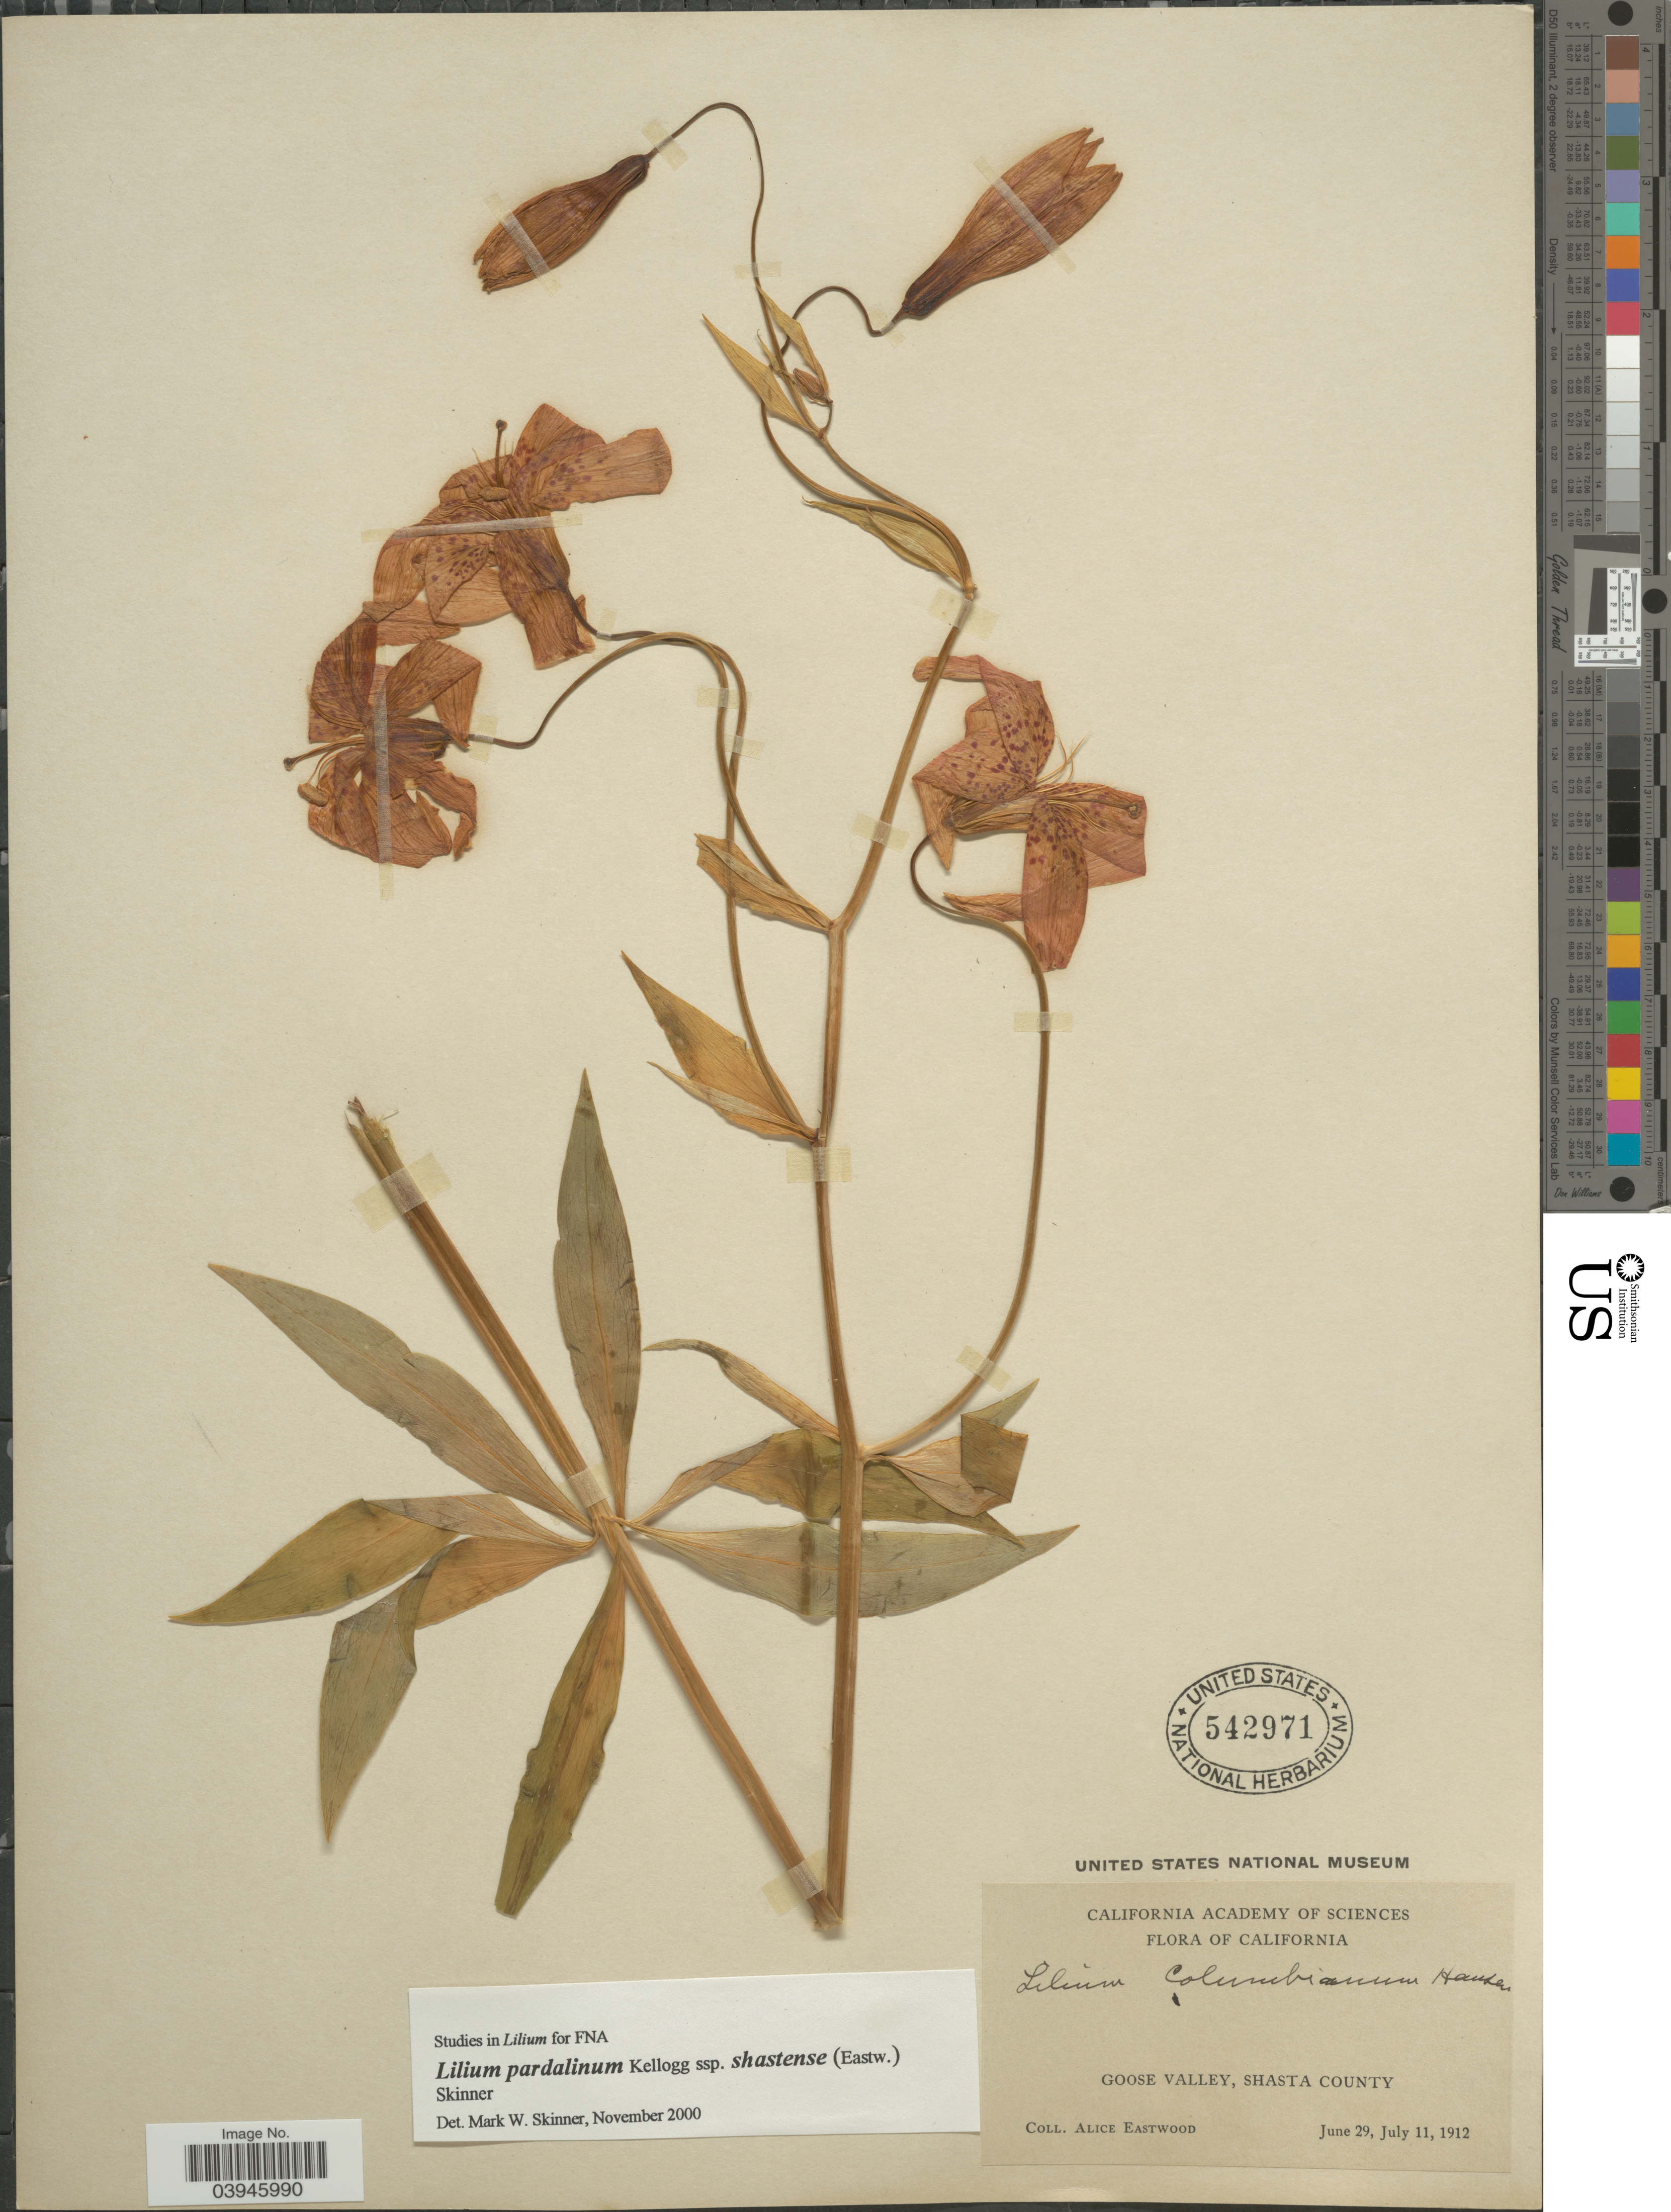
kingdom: Plantae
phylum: Tracheophyta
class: Liliopsida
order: Liliales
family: Liliaceae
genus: Lilium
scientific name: Lilium nevadense var. shastense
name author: Eastw.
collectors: A. Eastwood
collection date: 1912-06-29/1912-07-11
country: United States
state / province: California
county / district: Shasta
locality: Goose Valley, Shasta County.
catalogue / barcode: US 542971